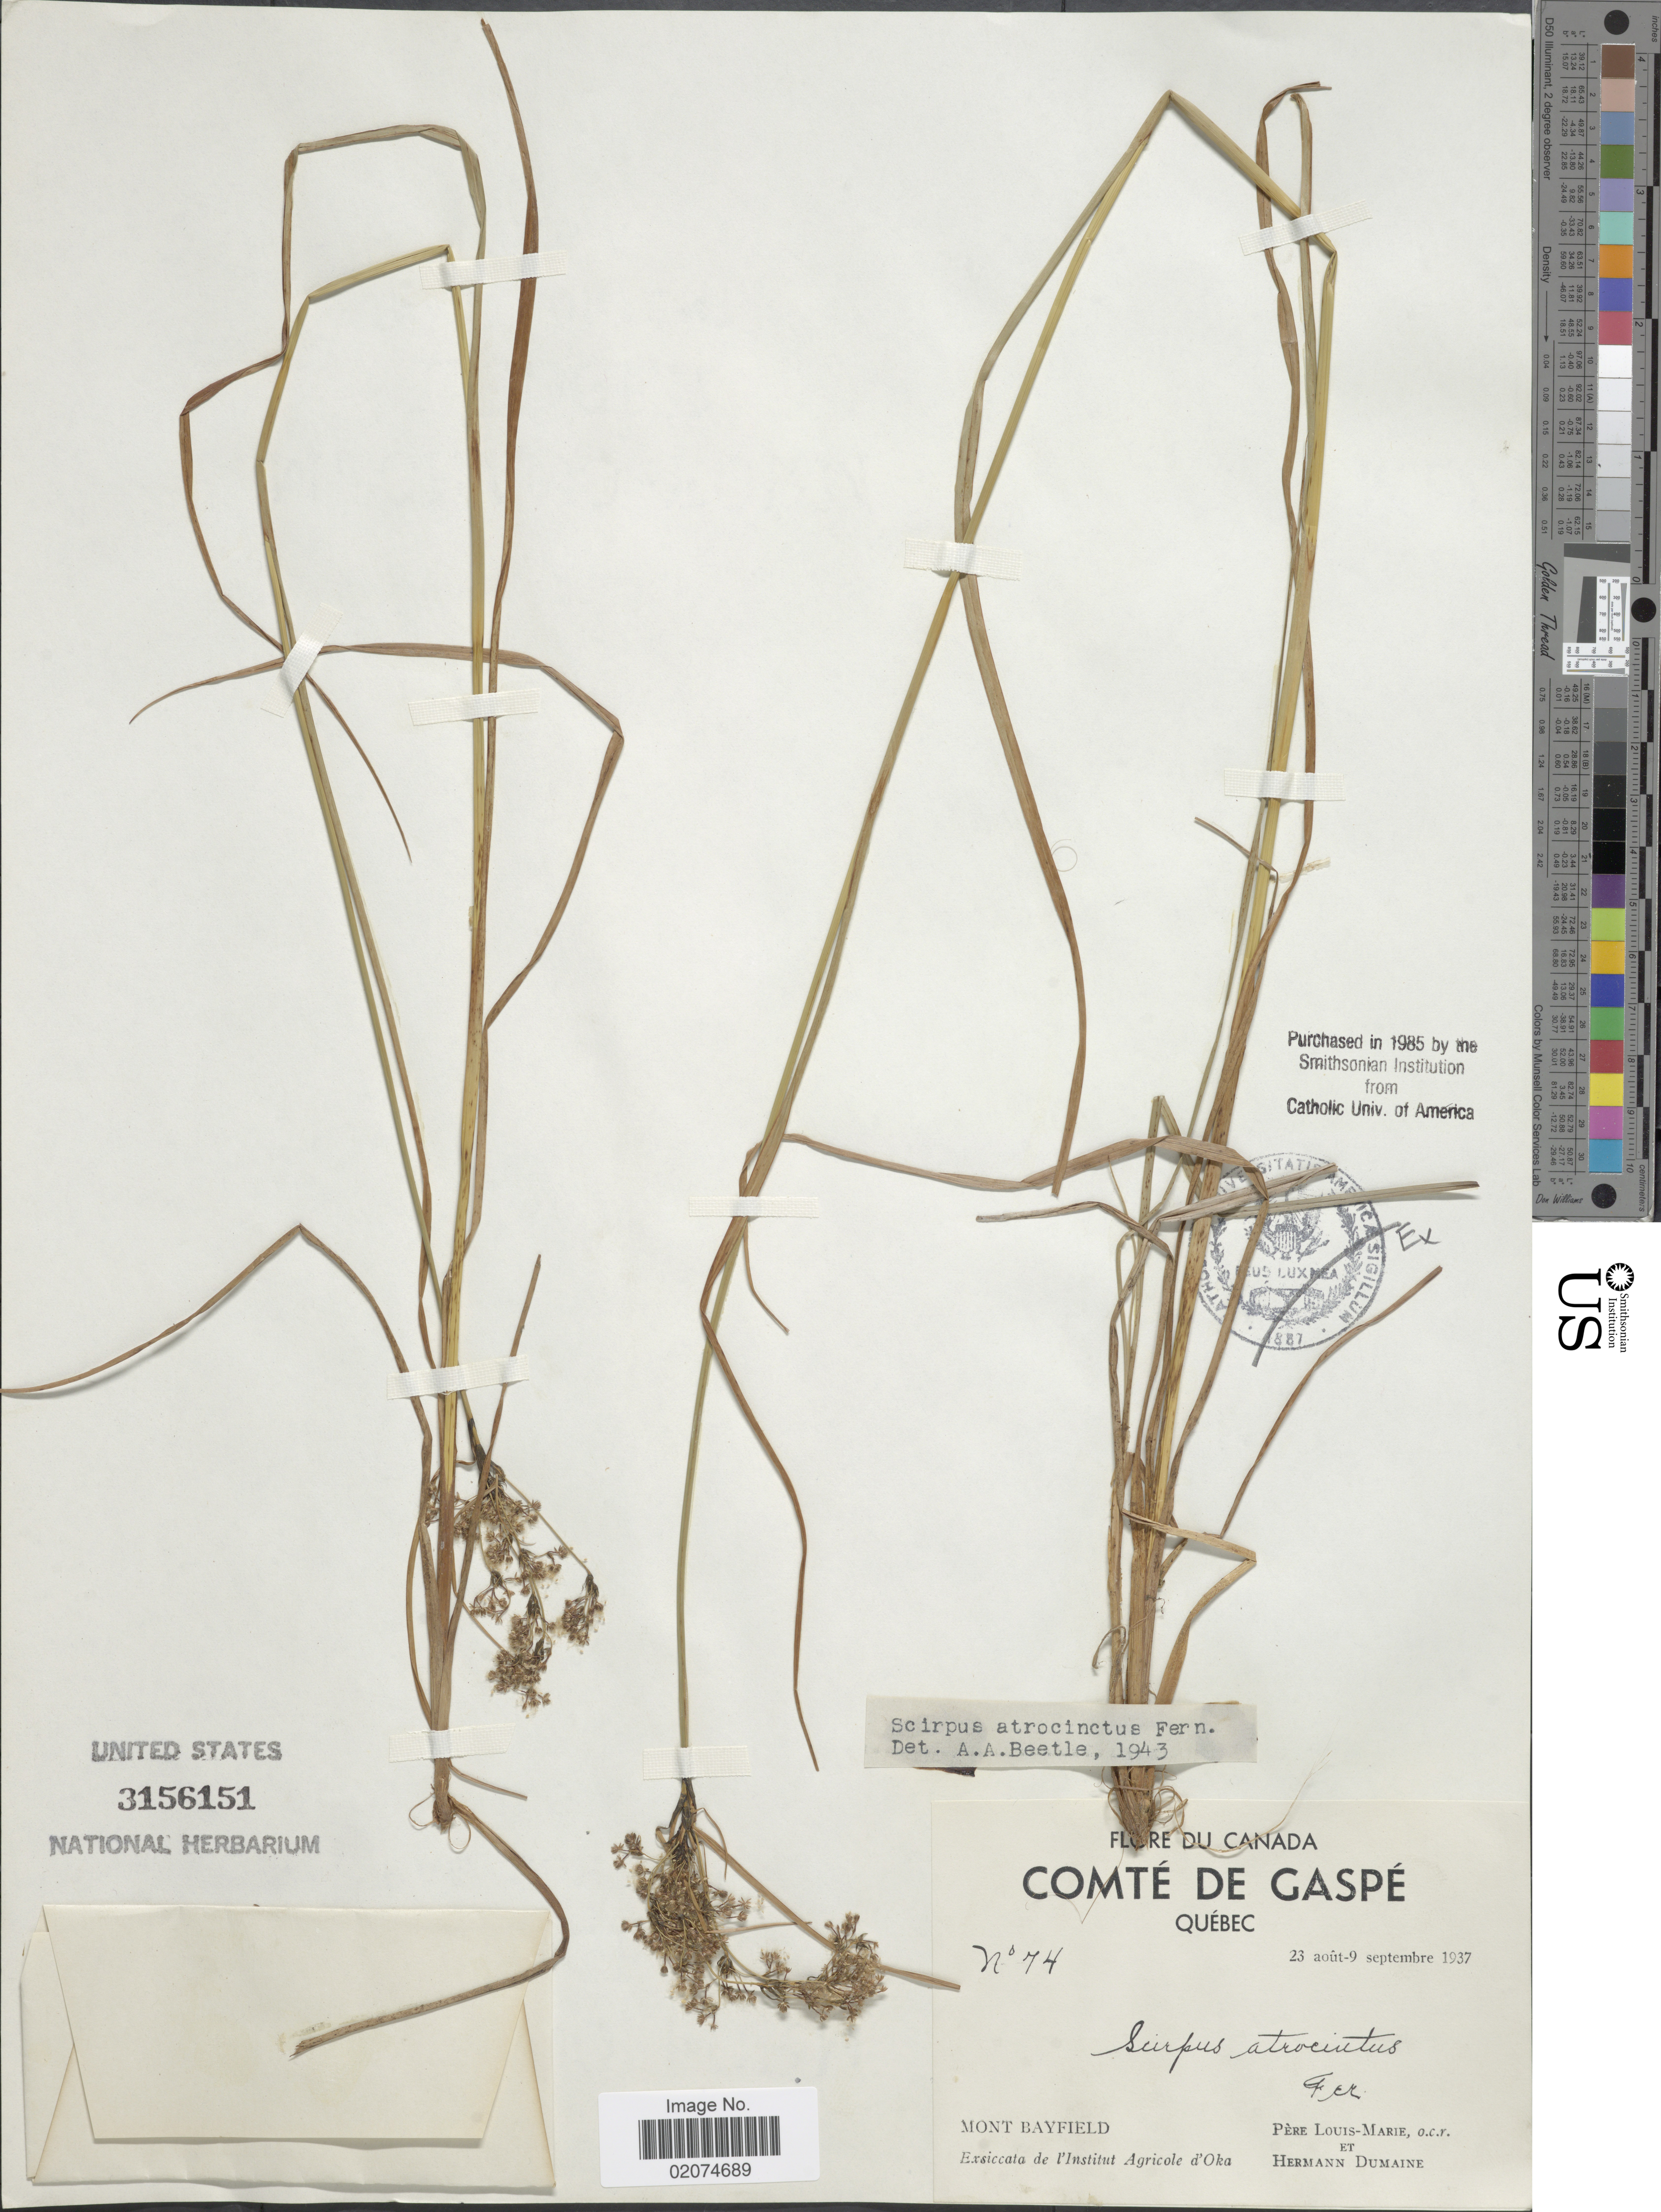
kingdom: Plantae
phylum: Tracheophyta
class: Liliopsida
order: Poales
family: Cyperaceae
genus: Scirpus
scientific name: Scirpus atrocinctus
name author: Fernald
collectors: L.-M. LaLonde & H. Dumaine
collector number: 74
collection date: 1937-08-23/1937-09-09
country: Canada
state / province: Quebec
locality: Comte de Caspe, Quebec. Mont Bayfield.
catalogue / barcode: US 3156151